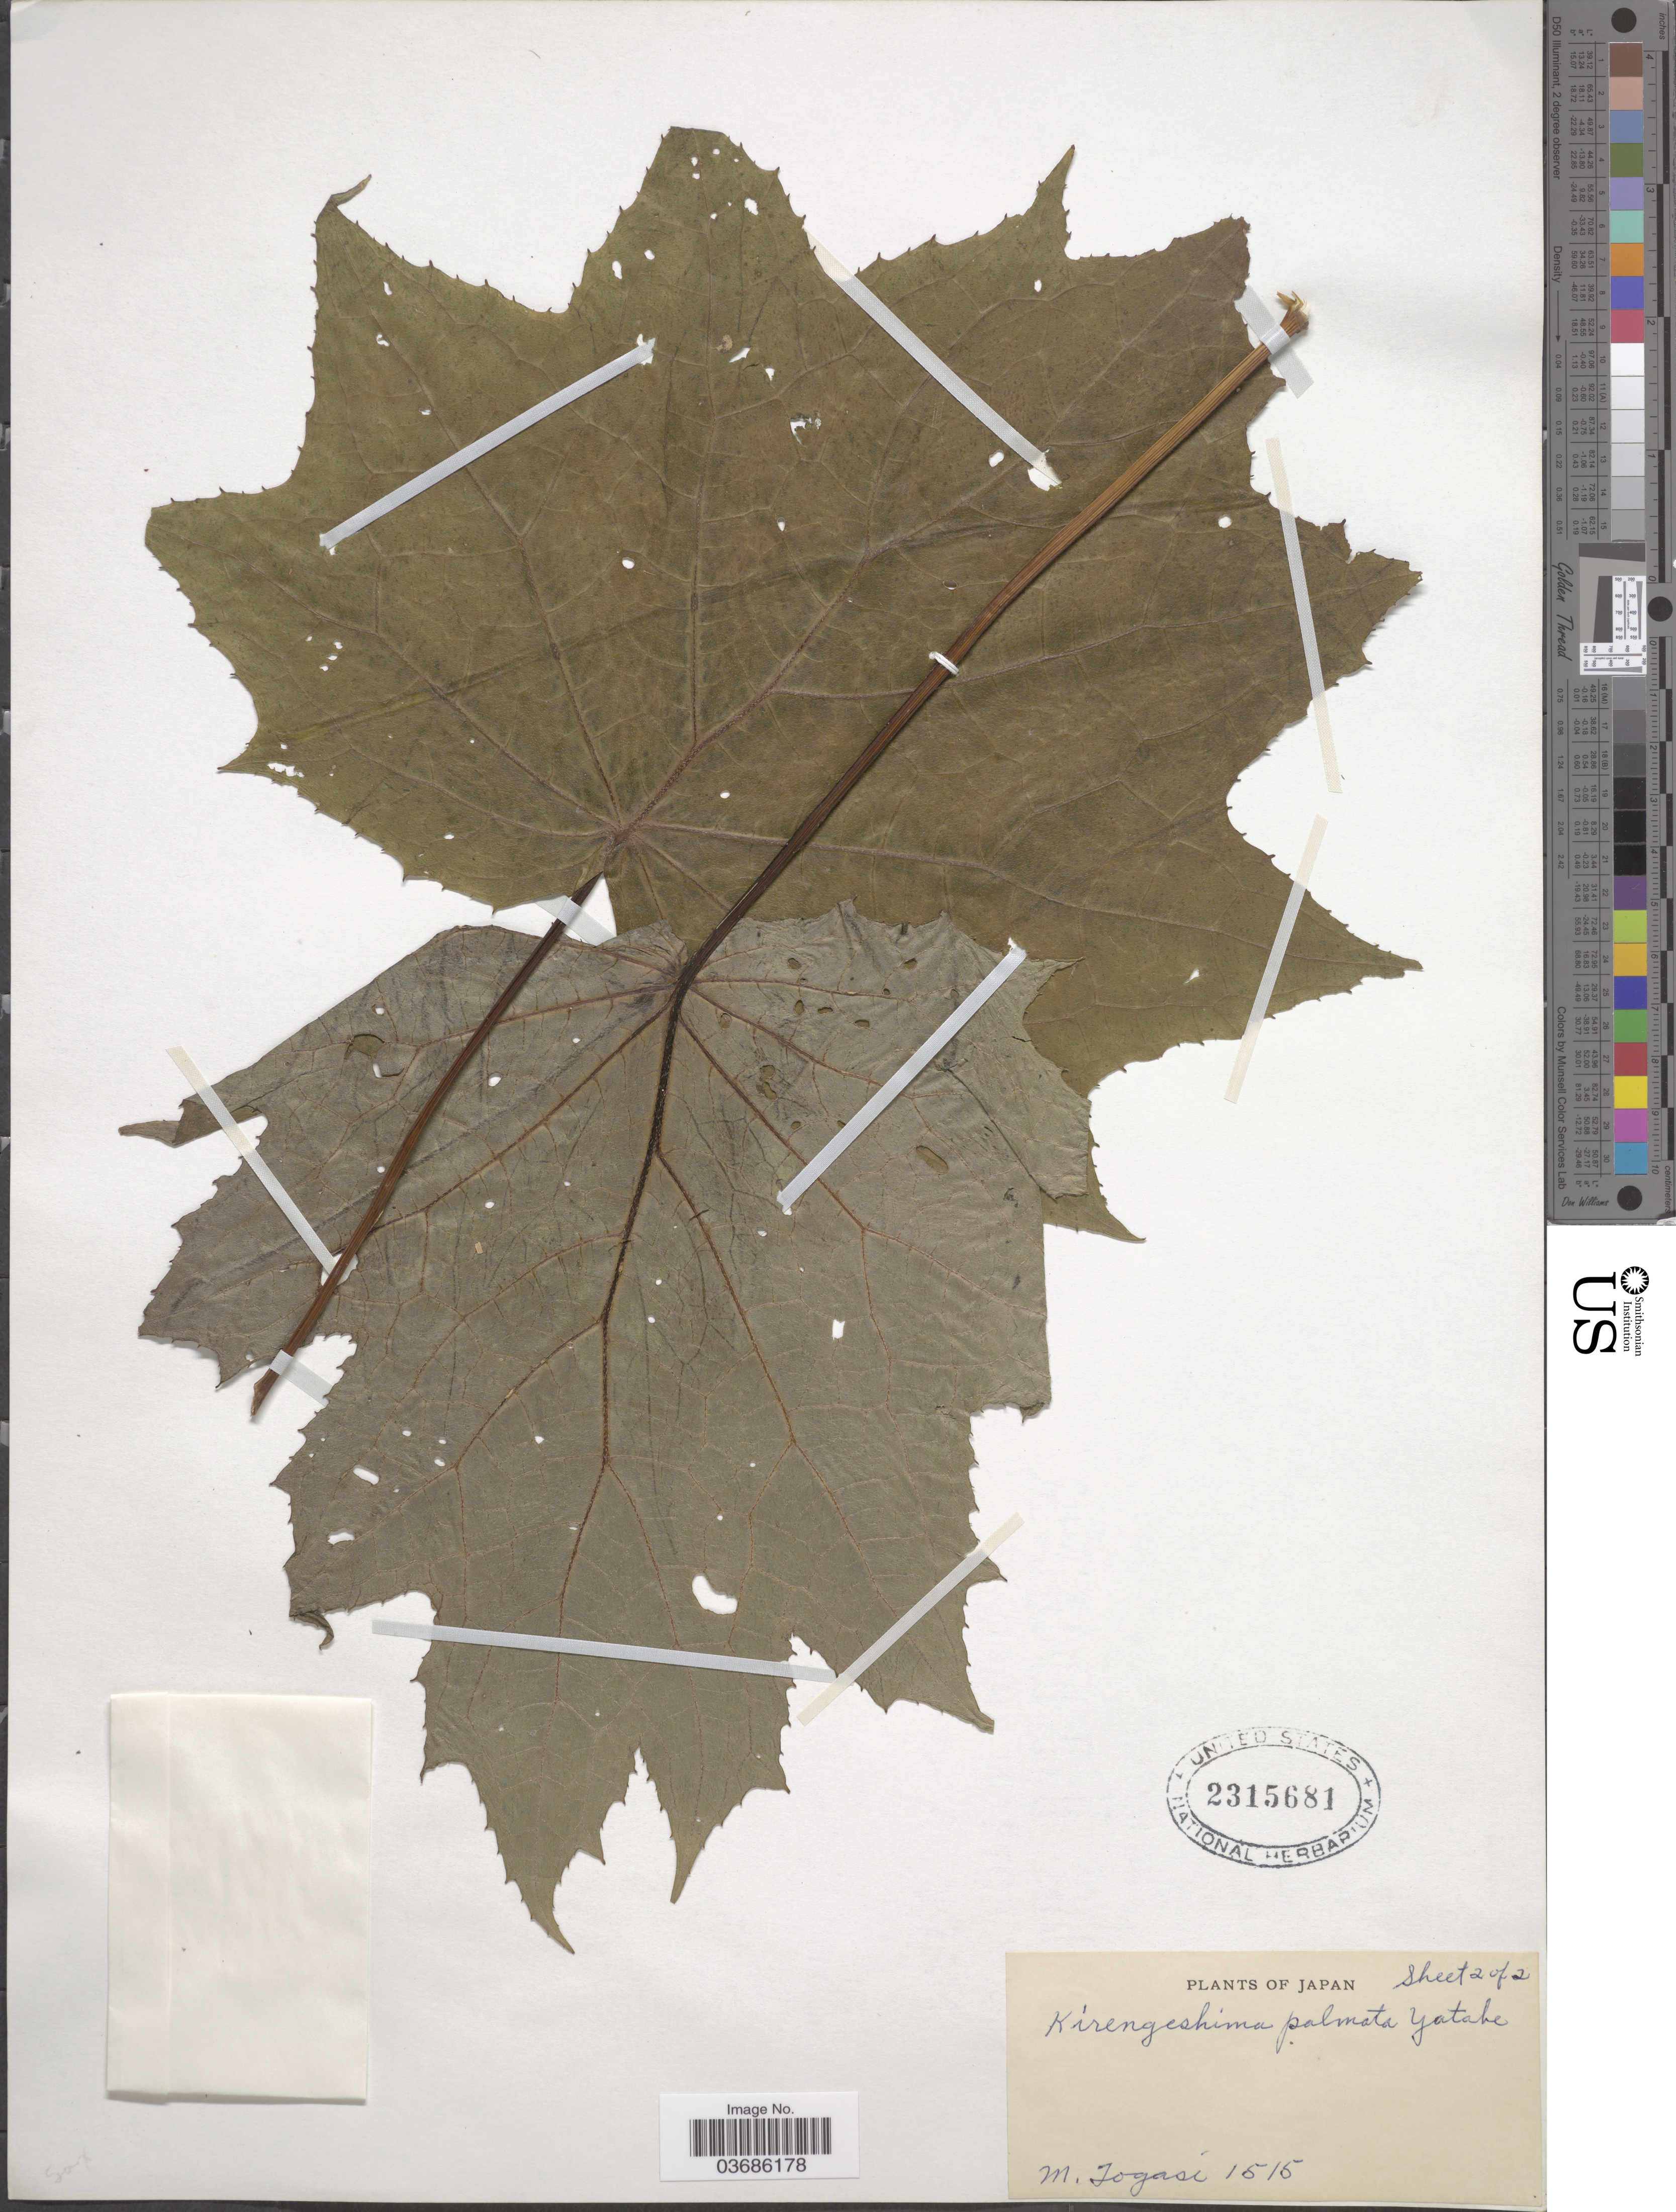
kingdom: Plantae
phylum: Tracheophyta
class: Magnoliopsida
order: Cornales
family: Hydrangeaceae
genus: Kirengeshoma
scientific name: Kirengeshoma palmata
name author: Yatabe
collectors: M. Togasi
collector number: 1515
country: Japan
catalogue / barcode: US 2315681